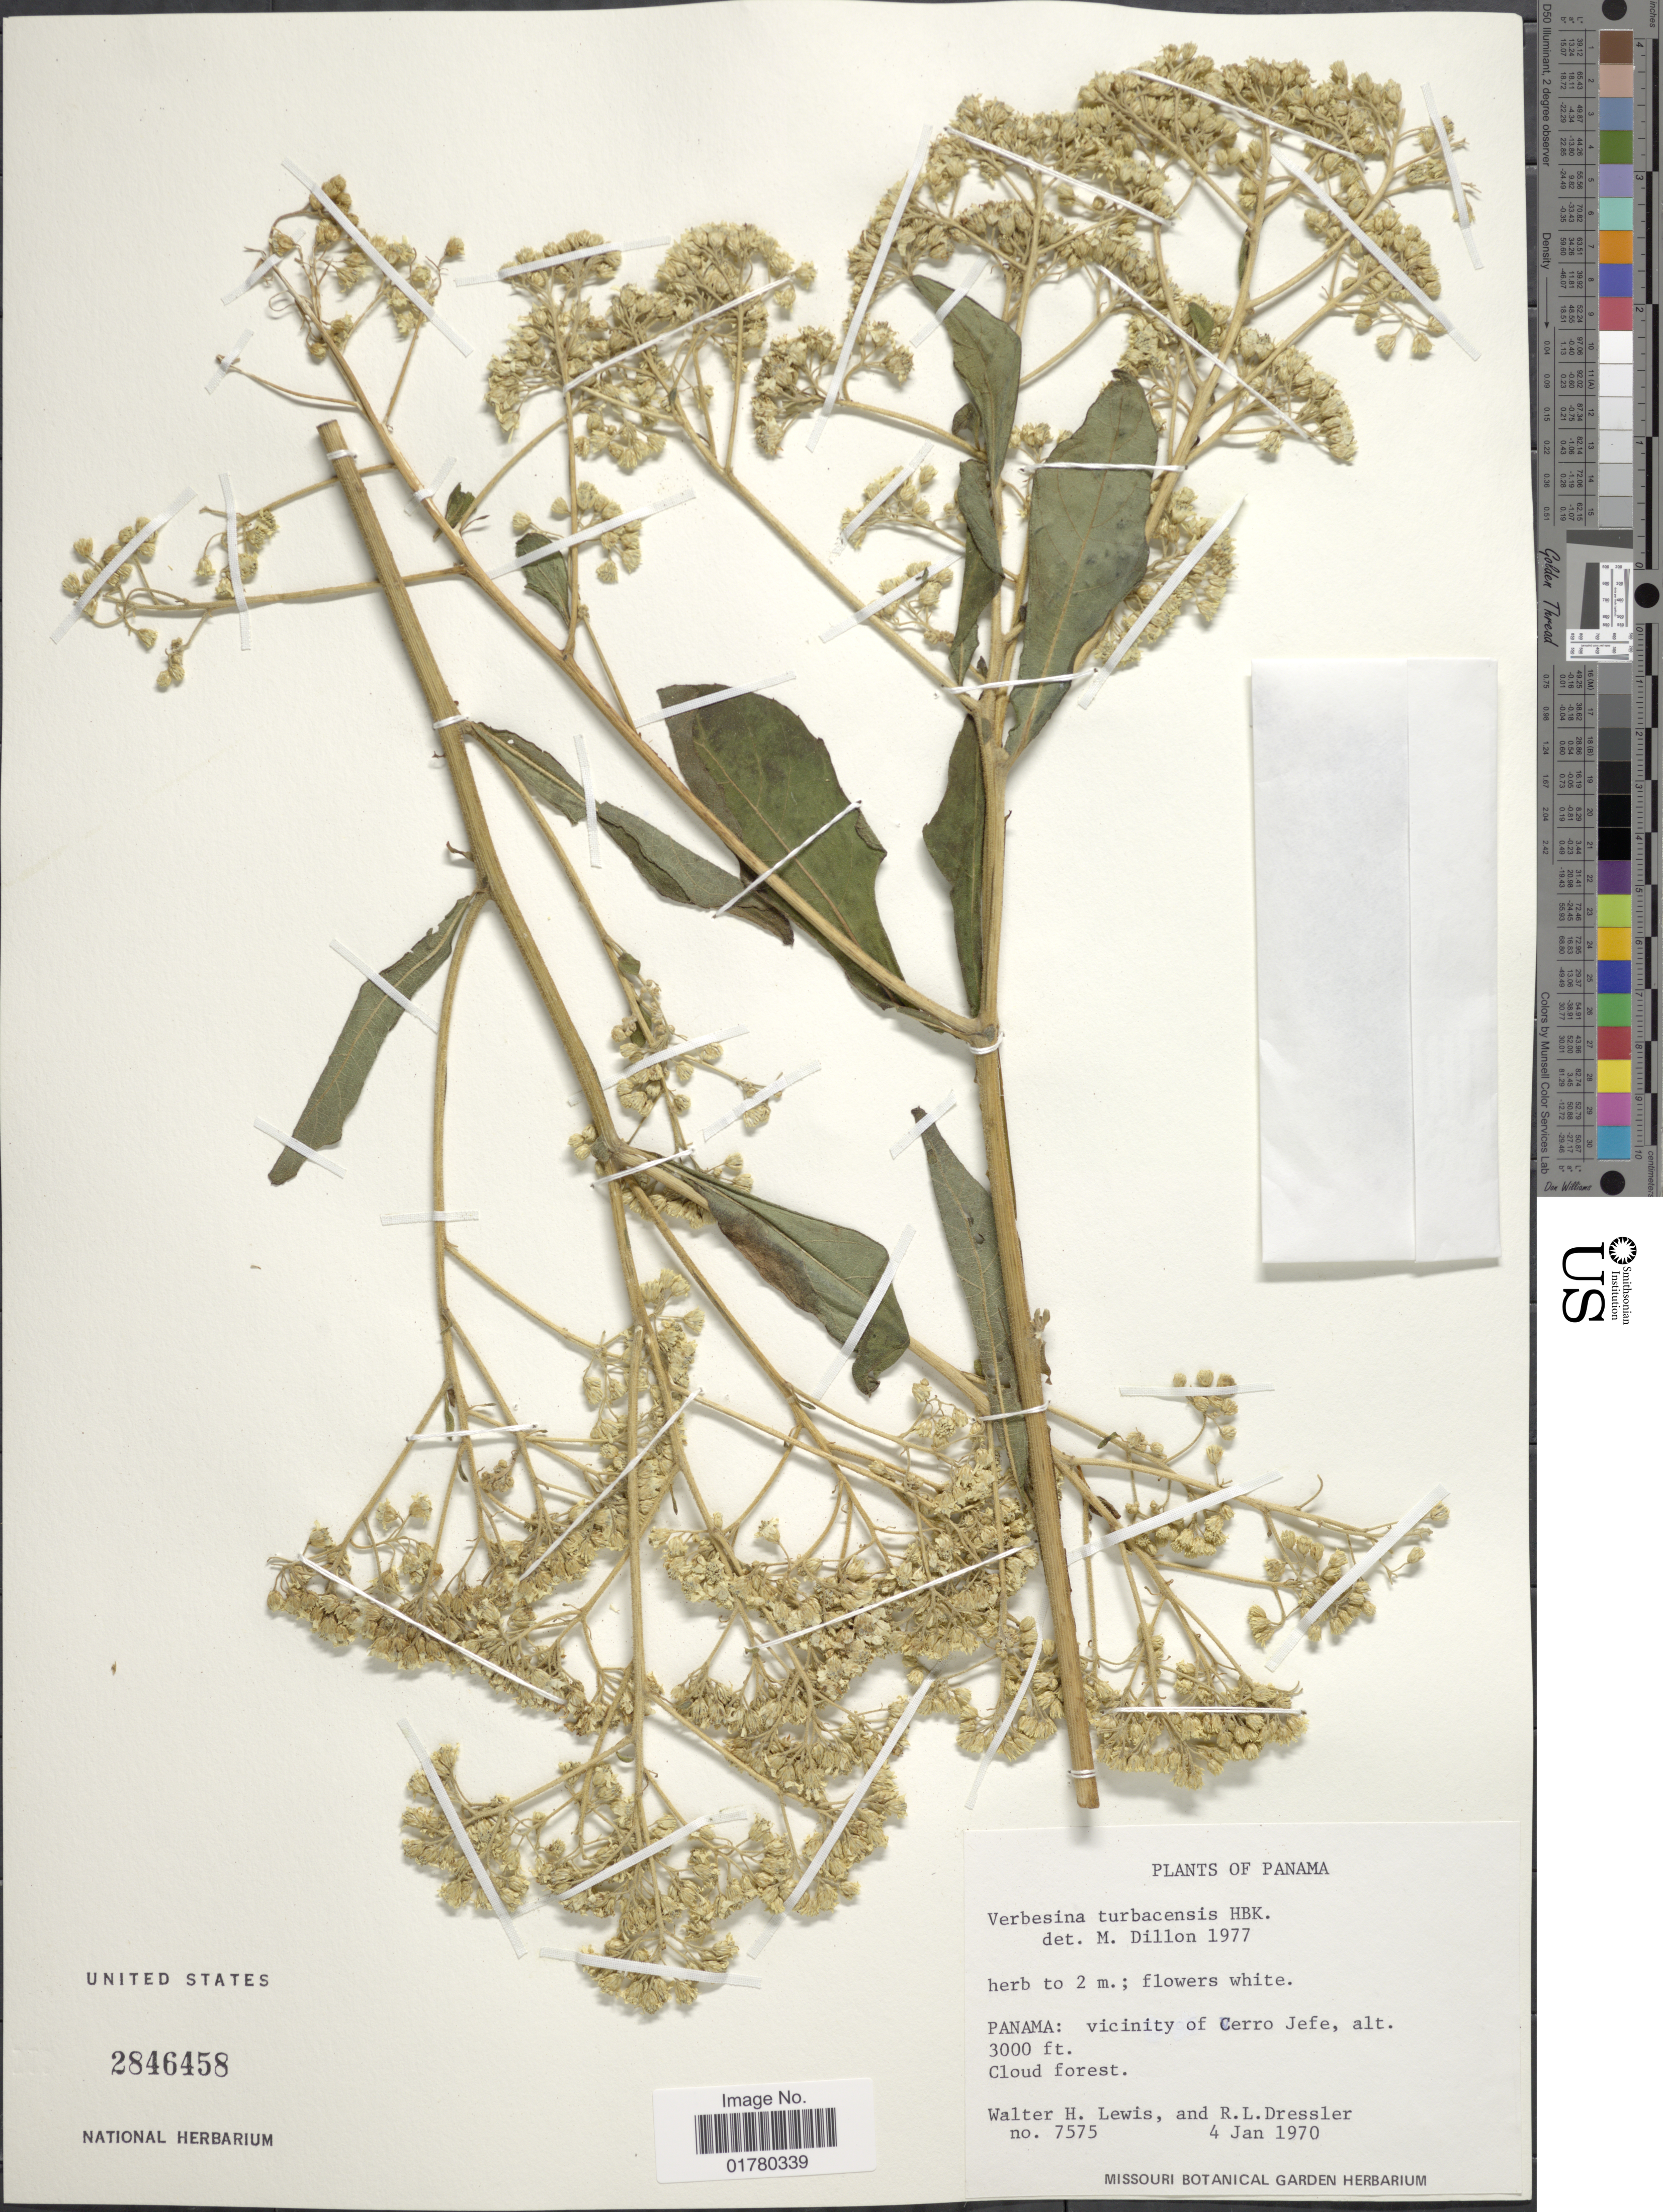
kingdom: Plantae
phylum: Tracheophyta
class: Magnoliopsida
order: Asterales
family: Asteraceae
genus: Verbesina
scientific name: Verbesina turbacensis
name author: Kunth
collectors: W. H. Lewis & R. Dressler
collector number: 7575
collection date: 1970-01-04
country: Panama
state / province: Panamá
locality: Vicinity of Cerro Jefe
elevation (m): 914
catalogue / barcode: US 2846458